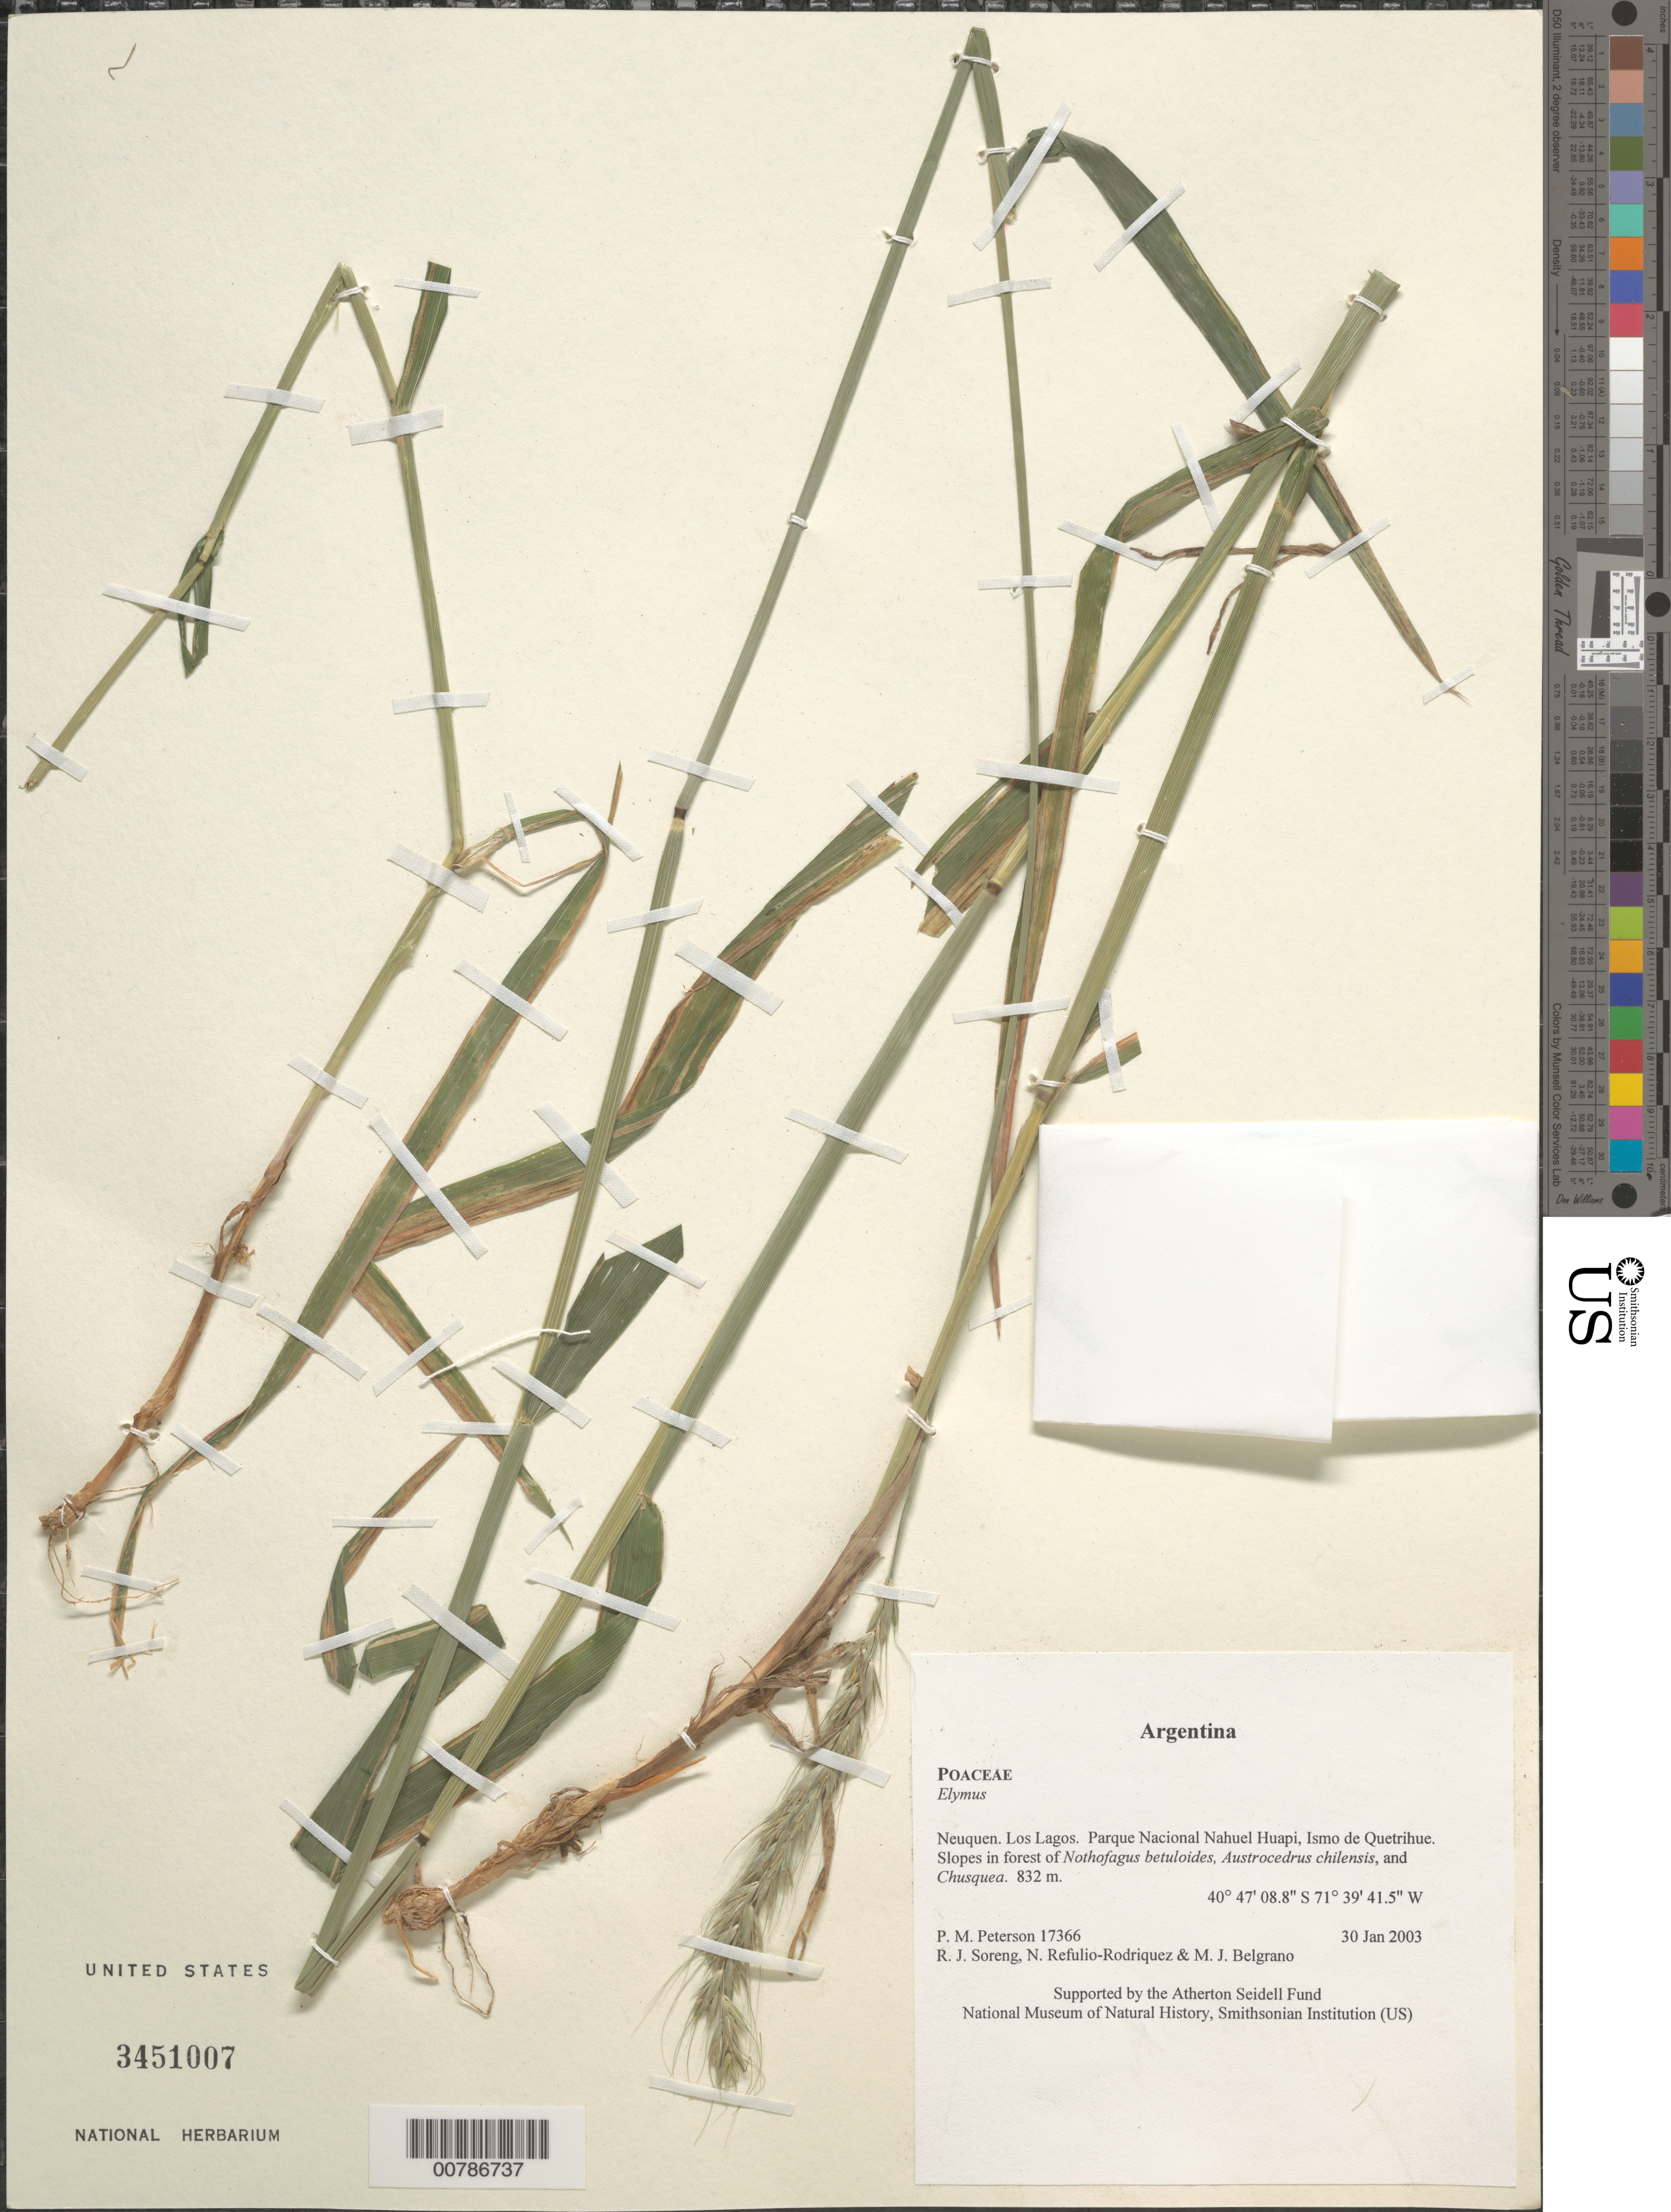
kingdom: Plantae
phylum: Tracheophyta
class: Liliopsida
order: Poales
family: Poaceae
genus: Elymus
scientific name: Elymus sp.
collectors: P. M. Peterson, R. J. Soreng, N. Refulio-Rodríguez & M. Belgrano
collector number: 17366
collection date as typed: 30 Jan 2003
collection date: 2003-01-30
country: Argentina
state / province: Neuquen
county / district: Los Lagos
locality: Parque Nacional Nahuel Huapi, Ismo de Quetrihue. Slopes in forest of Nothofagus betuloides, Austrocedrus chilensis, and Chusquea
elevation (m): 832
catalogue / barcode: US 3451007